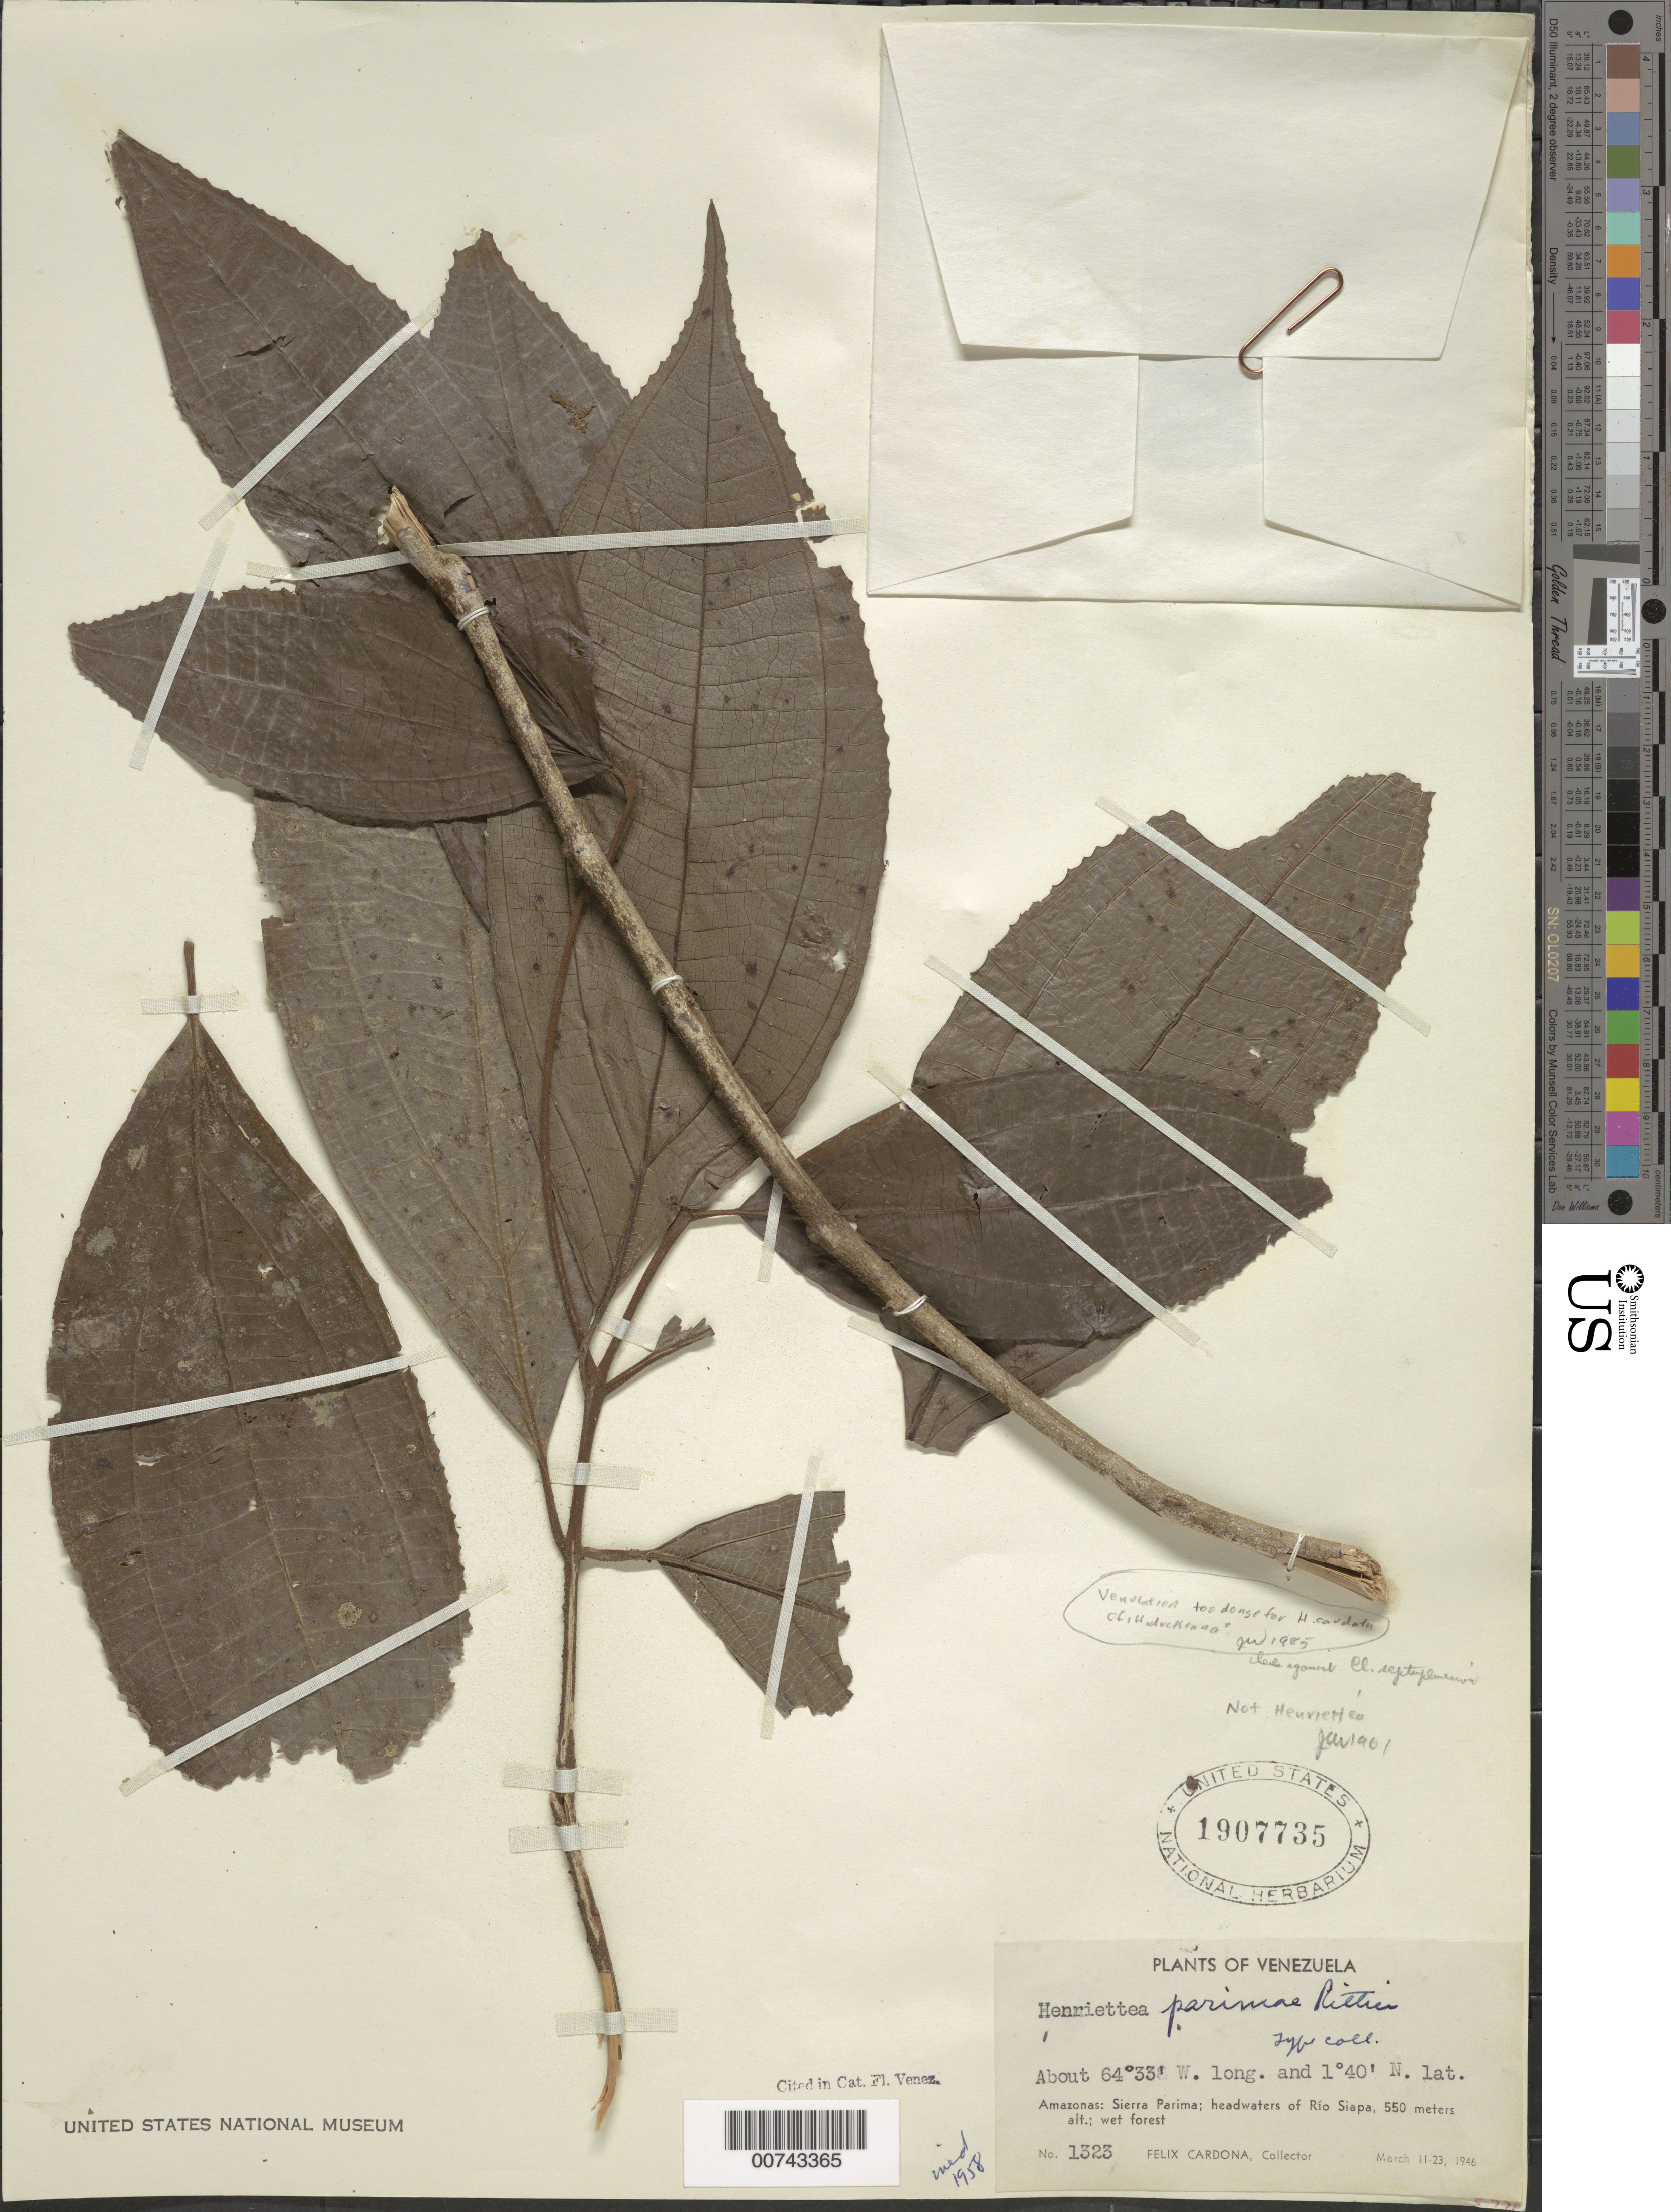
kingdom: Plantae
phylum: Tracheophyta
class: Magnoliopsida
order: Myrtales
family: Melastomataceae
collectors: F. Cardona Puig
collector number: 1323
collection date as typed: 11-Mar-46 to 23-Mar-46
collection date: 1946-03-11/1946-03-23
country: Venezuela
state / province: Amazonas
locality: Sierra Parima, headwaters of Río Siapa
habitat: Wet forest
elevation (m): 550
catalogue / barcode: US 1907735